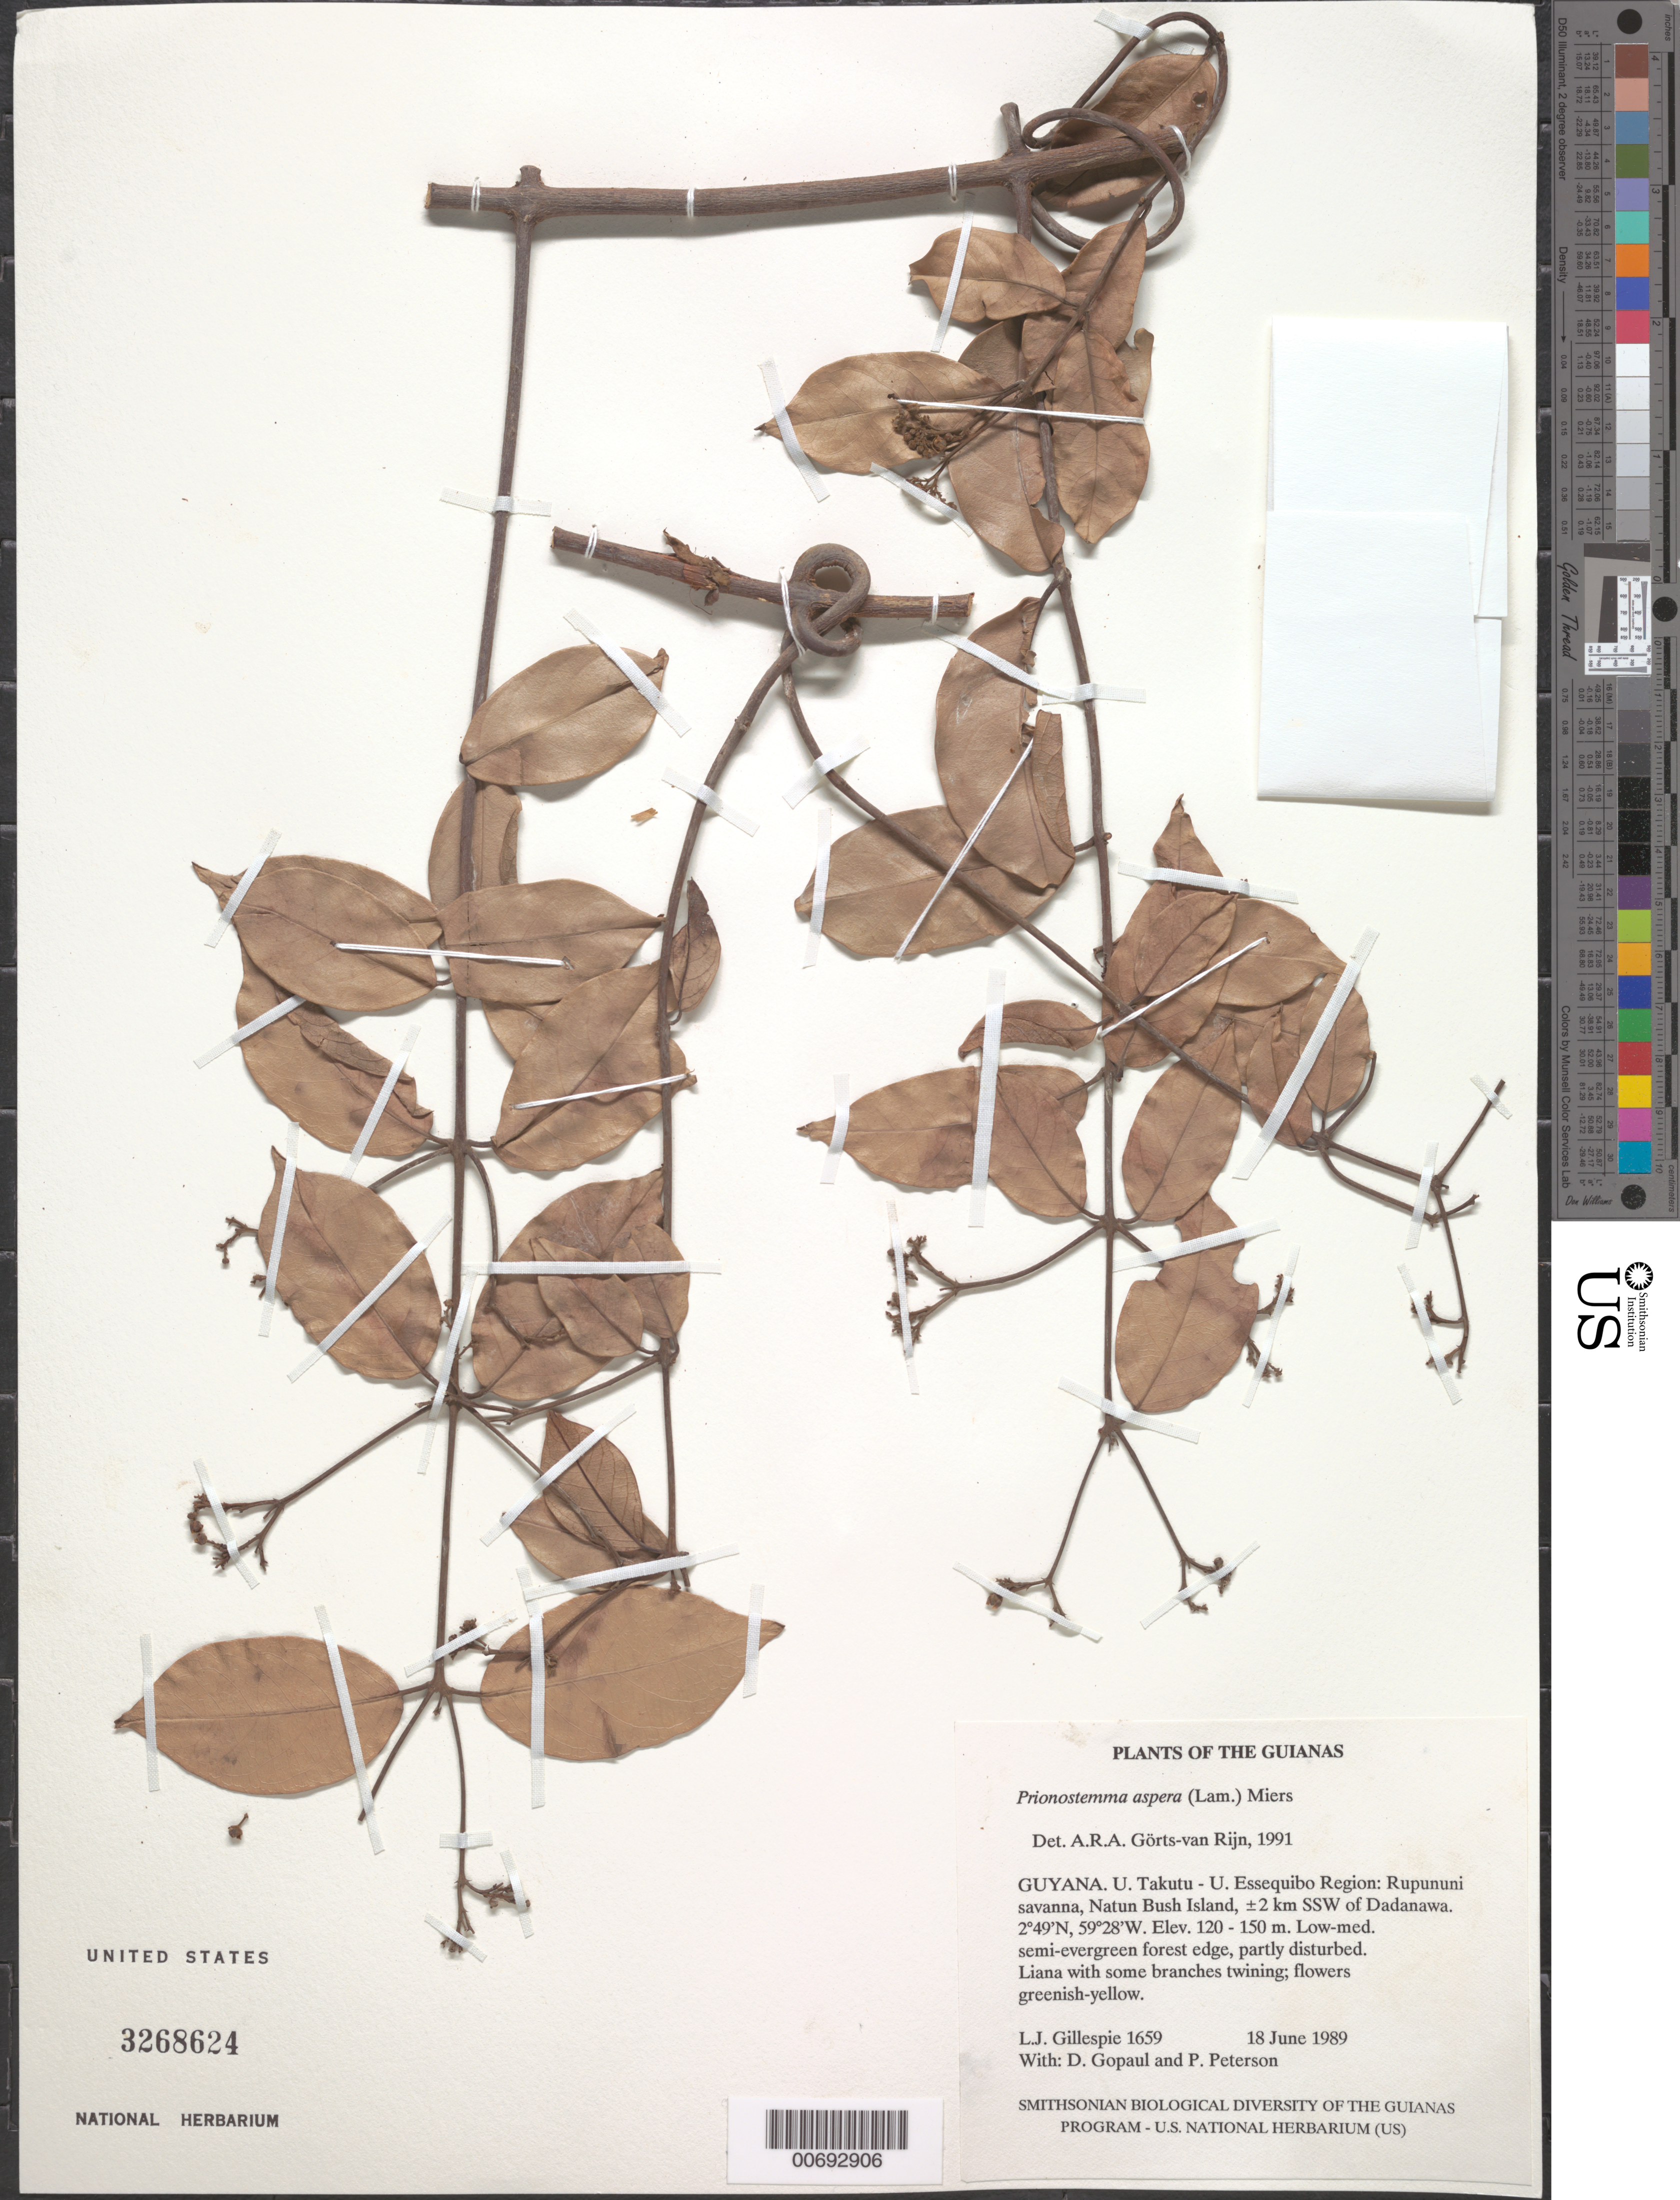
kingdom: Plantae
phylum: Tracheophyta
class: Magnoliopsida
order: Celastrales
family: Celastraceae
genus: Prionostemma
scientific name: Prionostemma aspera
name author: (Lam.) Miers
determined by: Görts-van Rijn, A. R. A.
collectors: L. J. Gillespie, D. Gopaul & P. M. Peterson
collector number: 1659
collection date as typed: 18 June 1989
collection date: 1989-06-18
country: Guyana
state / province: U. Takutu-U. Essequibo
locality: Rupununi savanna, Natun Bush Island, ±2 km SSW of Dadanawa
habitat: Low-med. semi-evergreen forest edge, partly disturbed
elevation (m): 120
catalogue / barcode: US 3268624